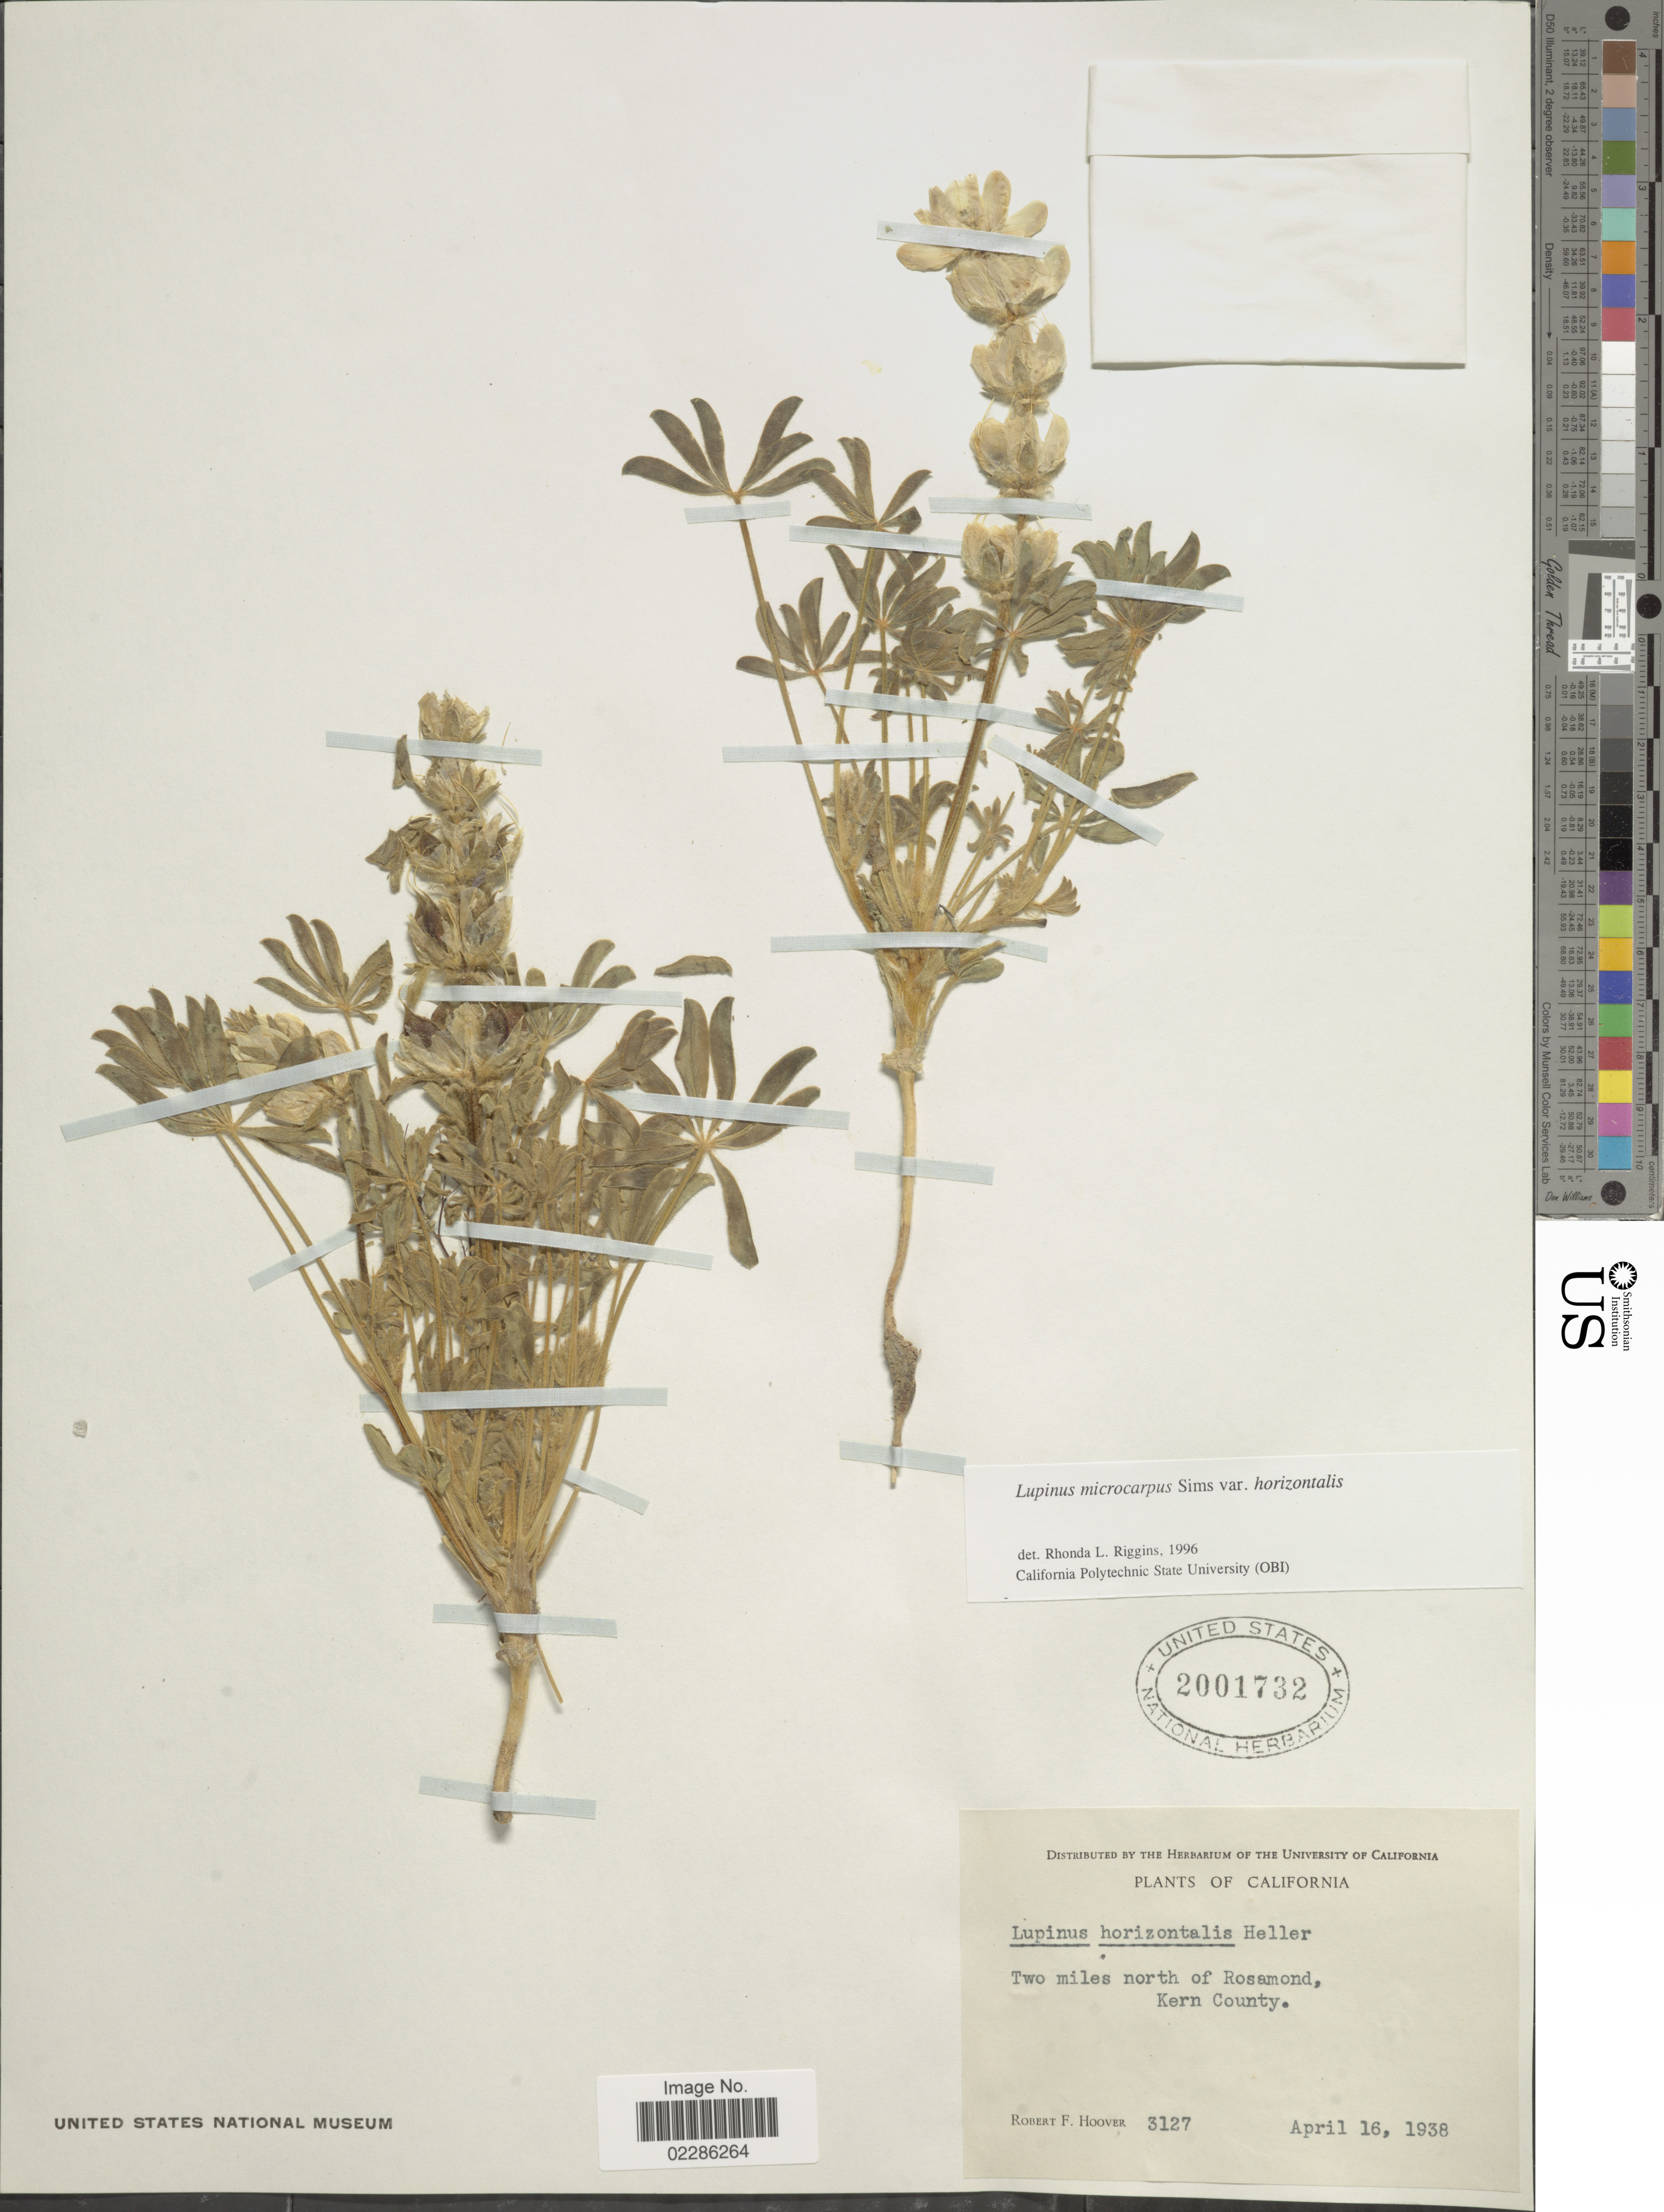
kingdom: Plantae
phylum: Tracheophyta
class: Magnoliopsida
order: Fabales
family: Fabaceae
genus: Lupinus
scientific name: Lupinus microcarpus var. horizontalis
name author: (A. Heller) Jeps.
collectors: R. F. Hoover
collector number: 3127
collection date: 1938-04-16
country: United States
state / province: California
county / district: Kern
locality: Two miles north of Rosamond, Kern County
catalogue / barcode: US 2001732